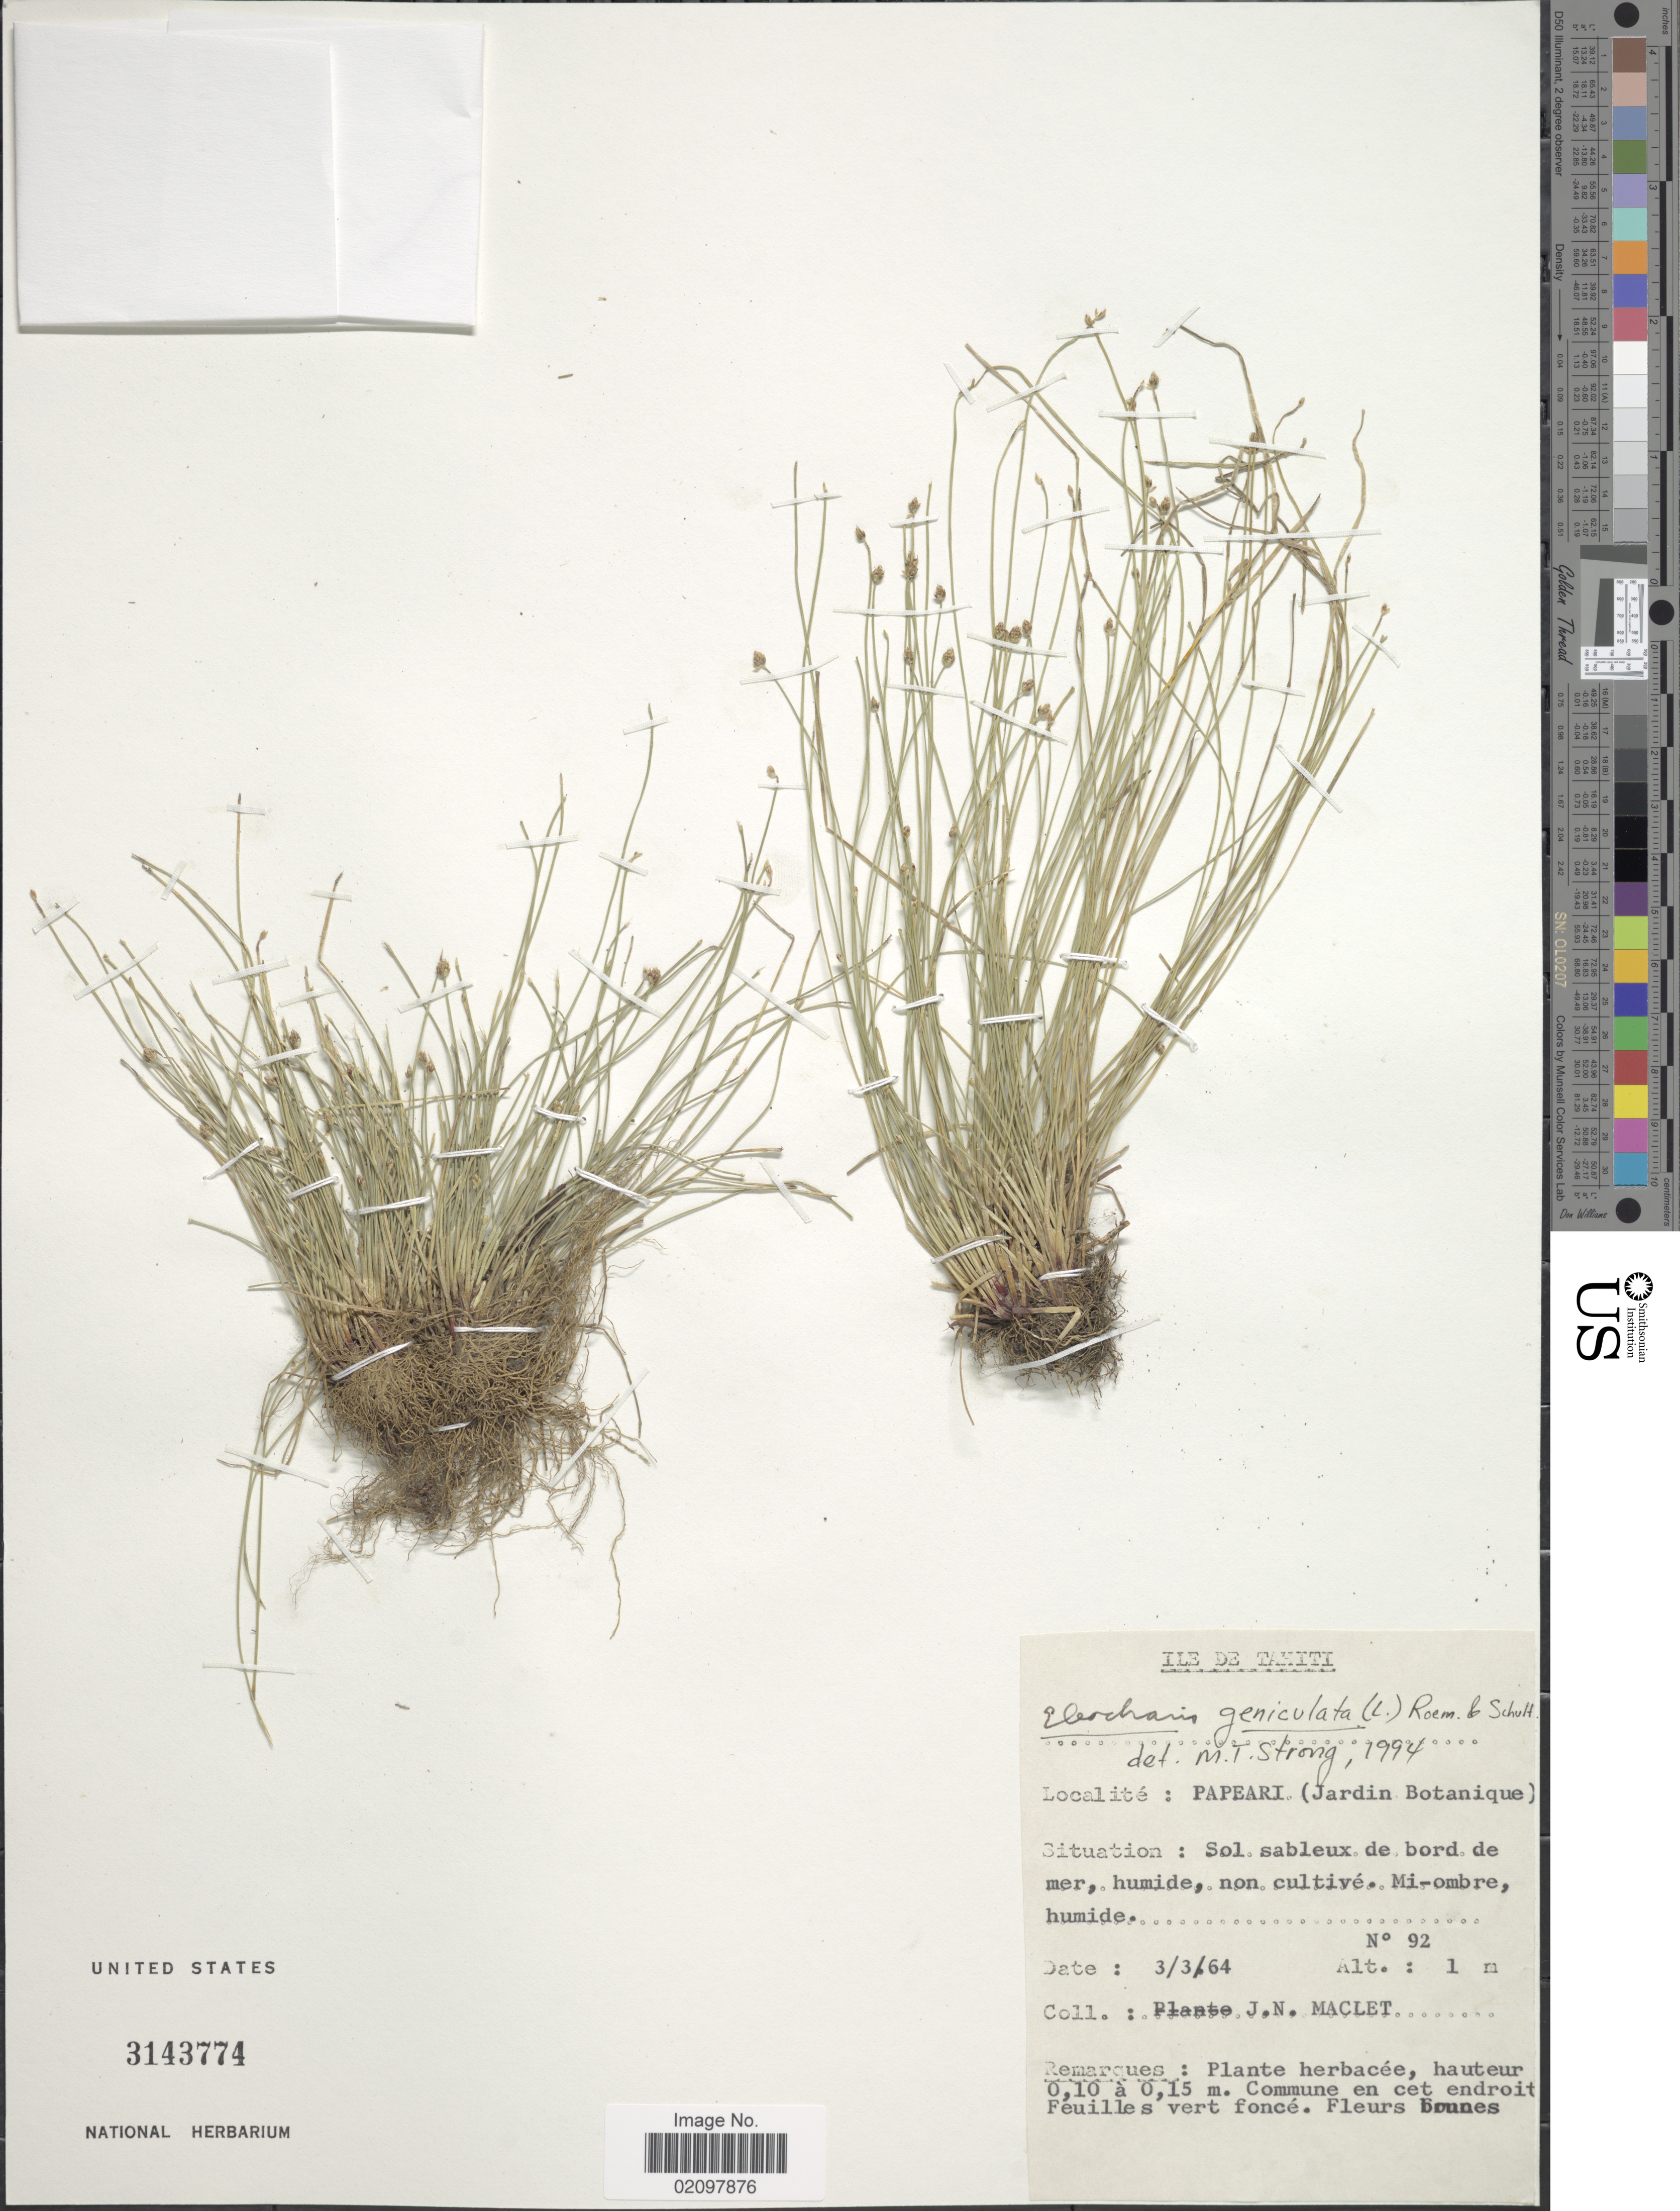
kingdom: Plantae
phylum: Tracheophyta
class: Liliopsida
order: Poales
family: Cyperaceae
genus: Eleocharis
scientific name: Eleocharis geniculata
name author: (L.) Roem. & Schult.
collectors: J. Maclet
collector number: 92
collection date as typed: Transcribed d/m/y: 3/3/64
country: French Polynesia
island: Tahiti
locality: Tahiti. papeari (Jardin Botanique)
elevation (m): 1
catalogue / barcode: US 3143774